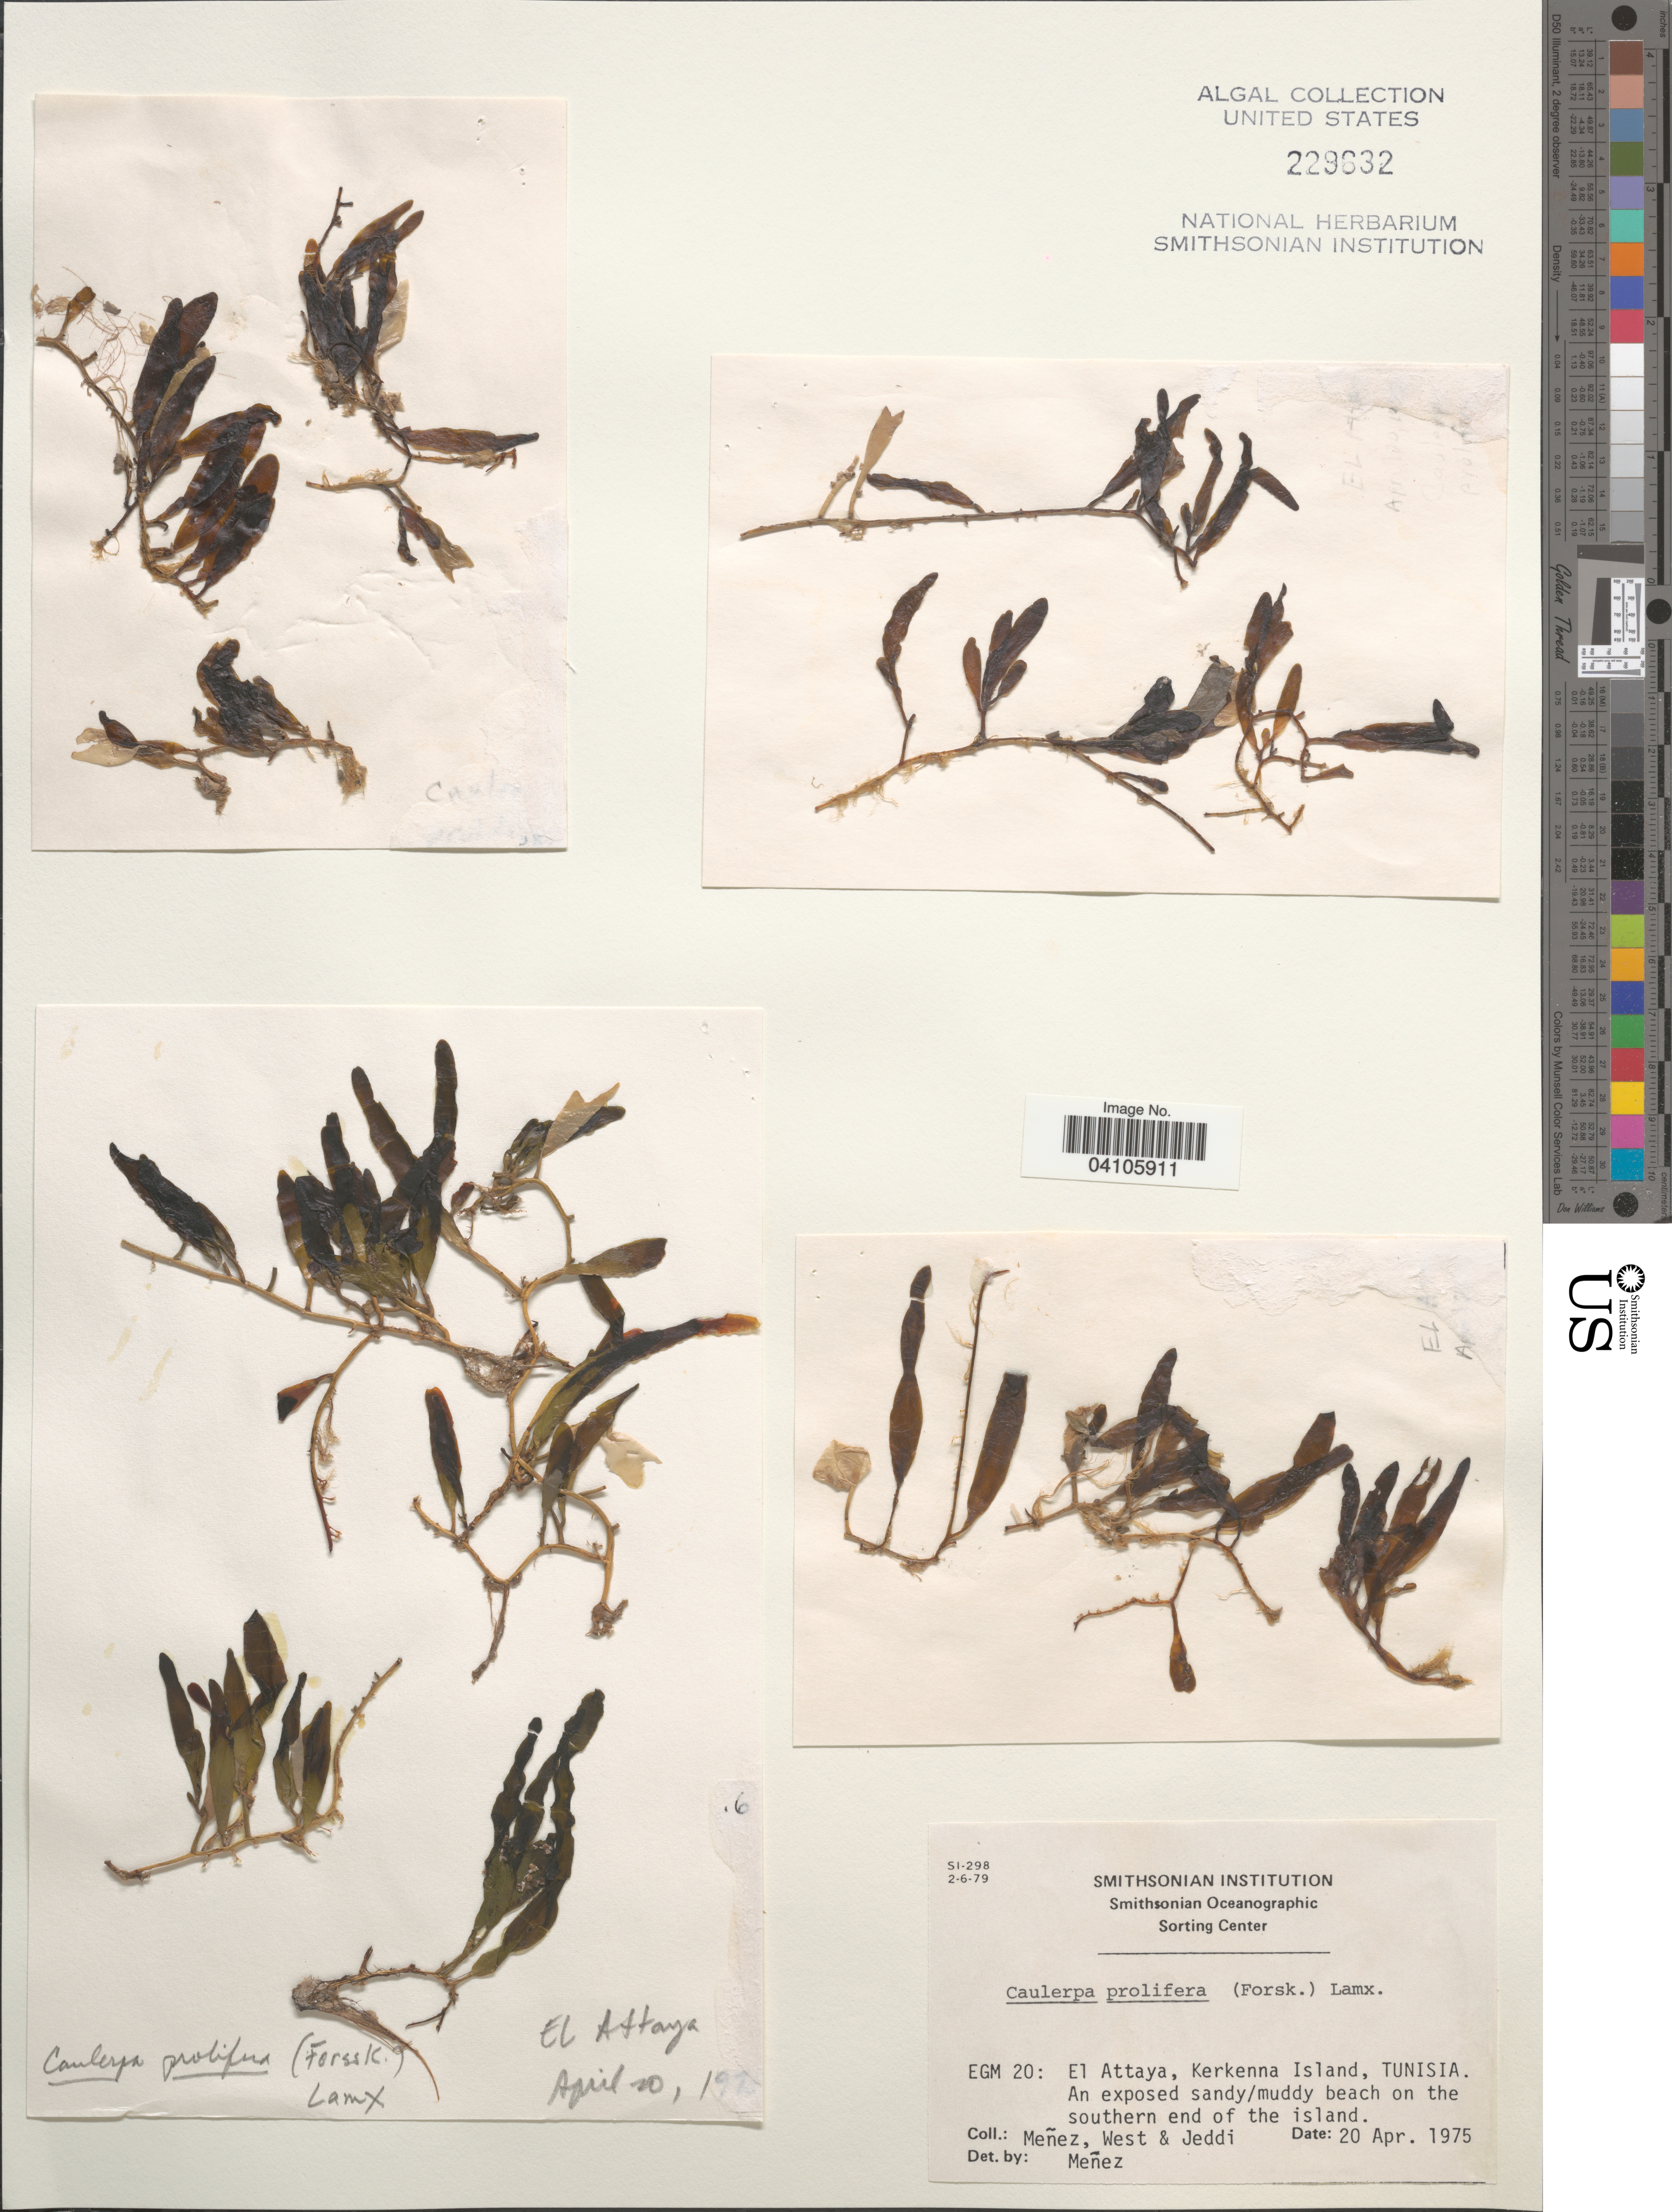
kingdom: Plantae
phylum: Chlorophyta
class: Ulvophyceae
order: Bryopsidales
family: Caulerpaceae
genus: Caulerpa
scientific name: Caulerpa prolifera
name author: (Forssk.) J.V.Lamouroux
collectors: Menez, -. West & -. Jeddi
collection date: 1975-04-20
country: Tunisia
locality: EGM 20: El Attaya, Kerkenna Island. An exposed sandy/muddy beach on the southern end of the island.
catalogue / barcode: US 229632